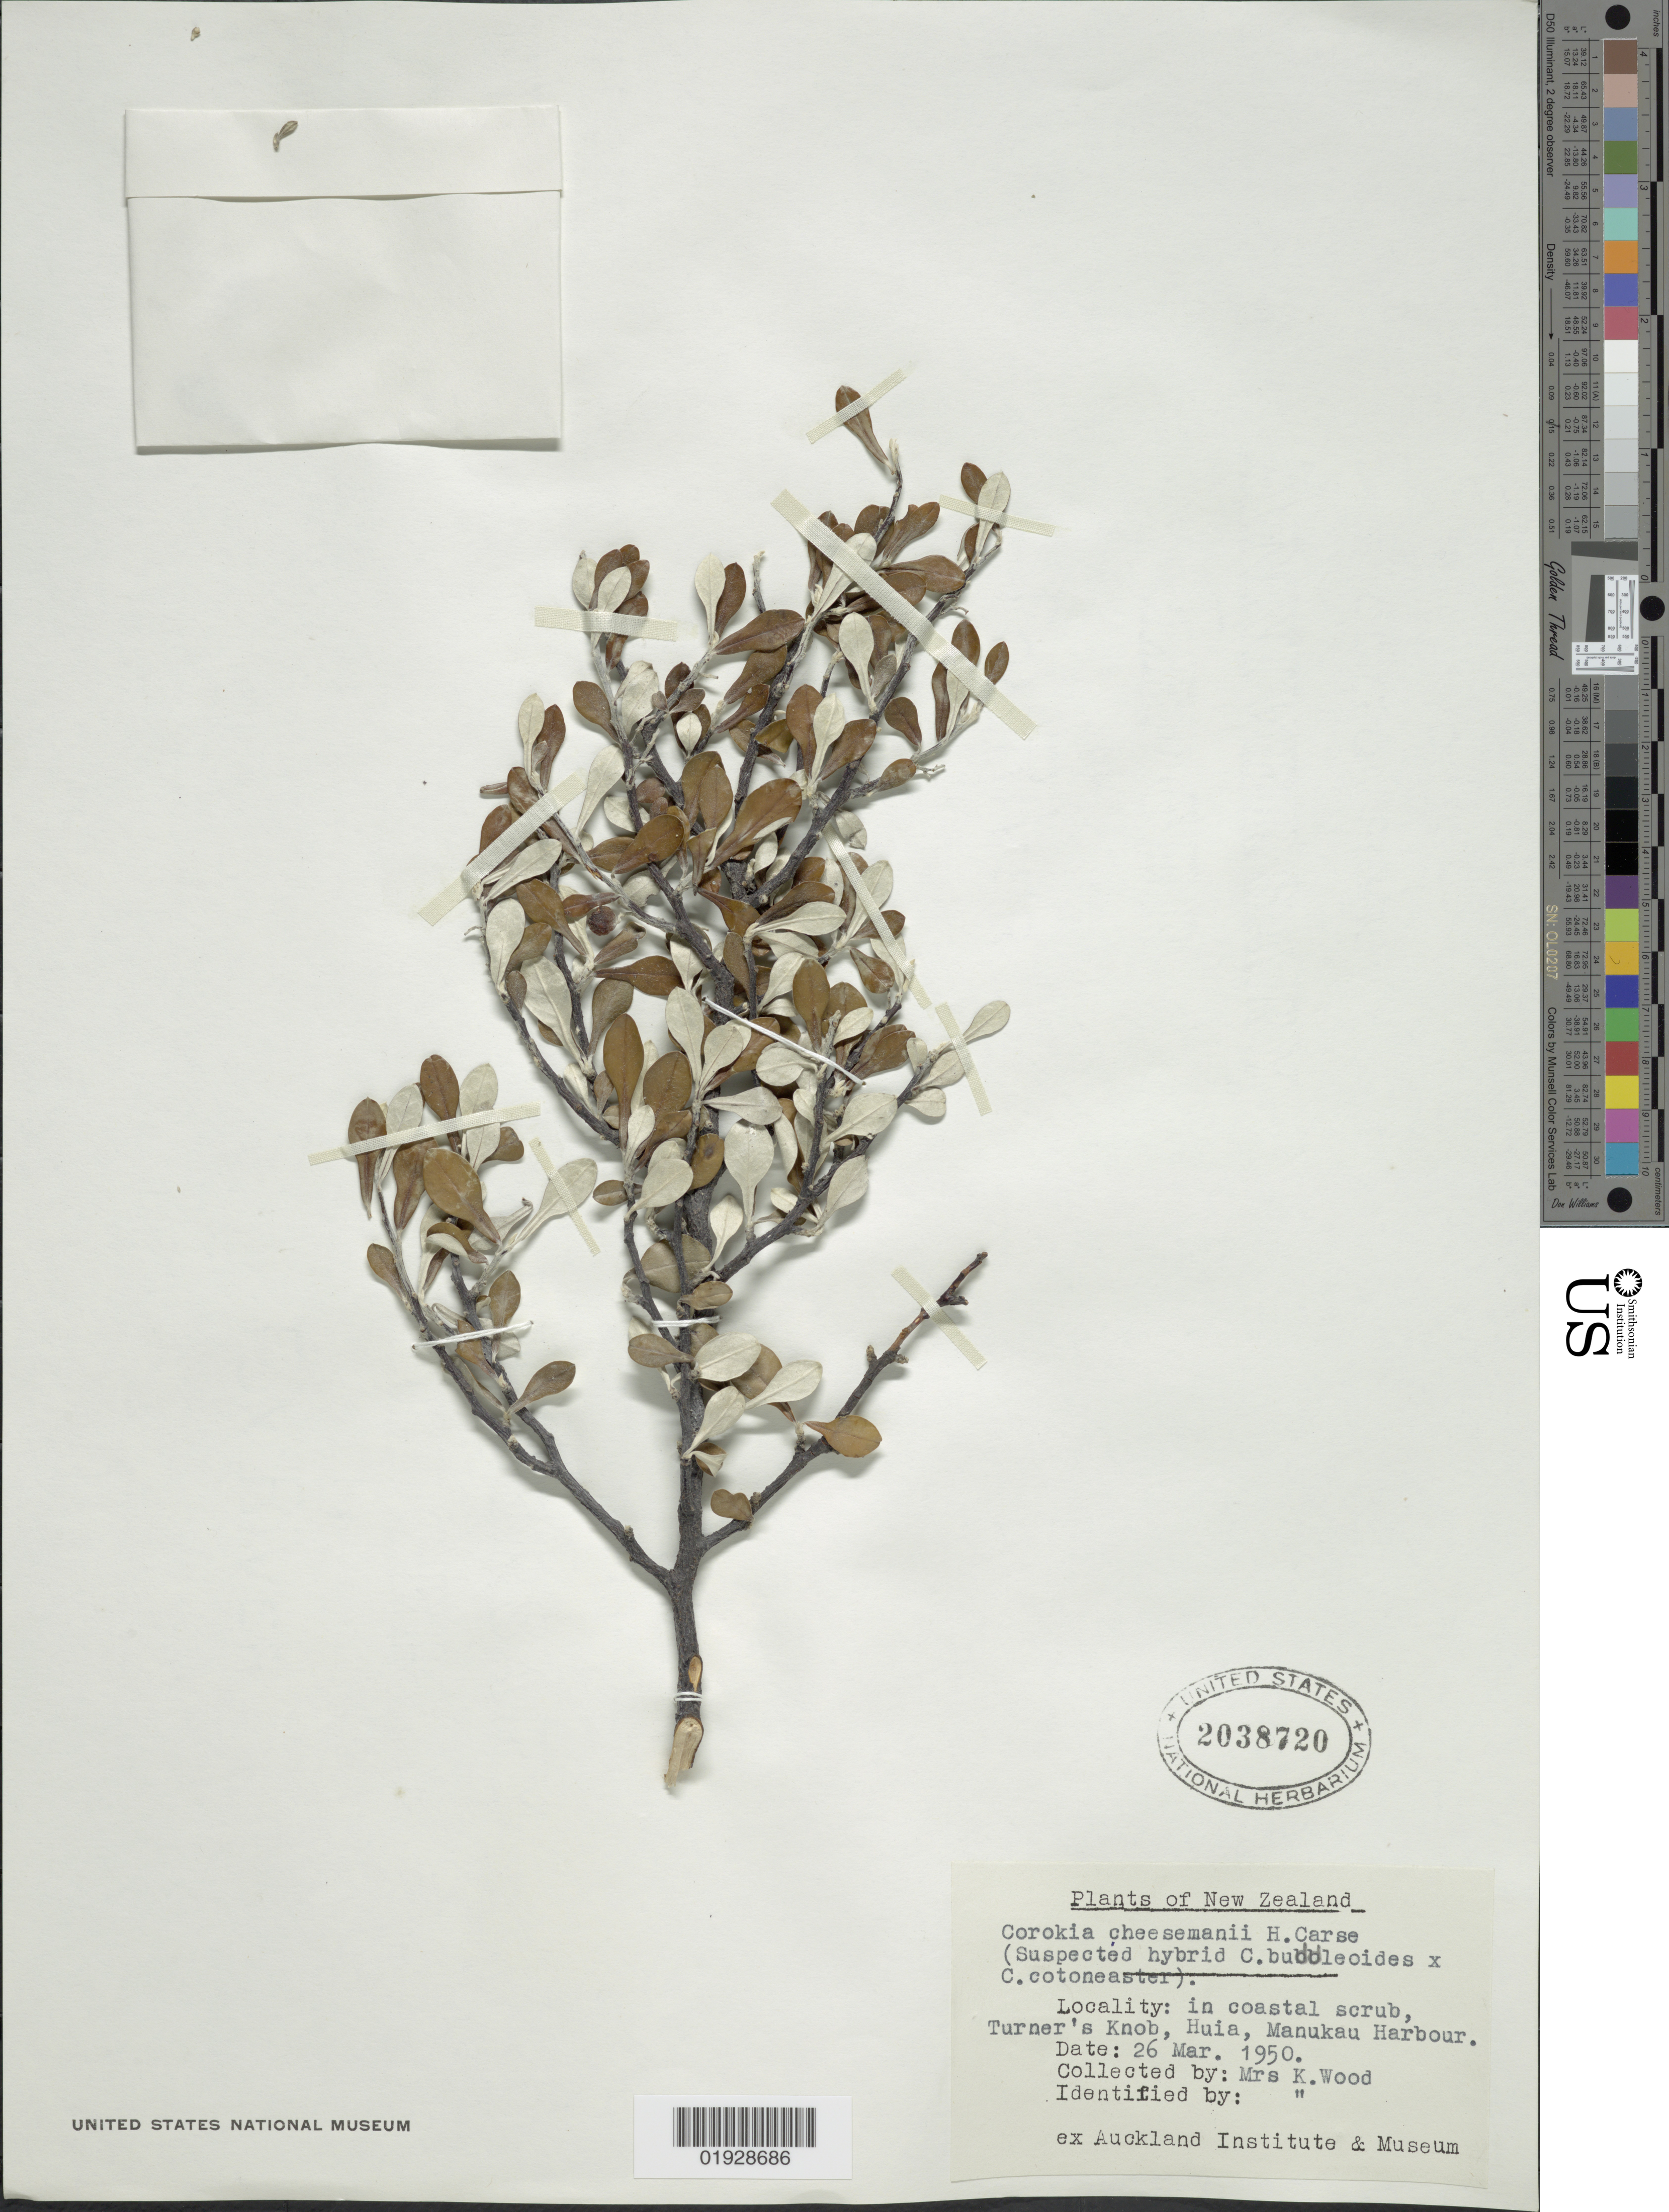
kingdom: Plantae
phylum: Tracheophyta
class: Magnoliopsida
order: Asterales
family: Argophyllaceae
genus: Corokia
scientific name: Corokia x cheesemanii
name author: Carse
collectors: K. Wood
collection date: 1950-03-26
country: New Zealand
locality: Turner's Knob, Huia, Manukau Harbour.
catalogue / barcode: US 2038720